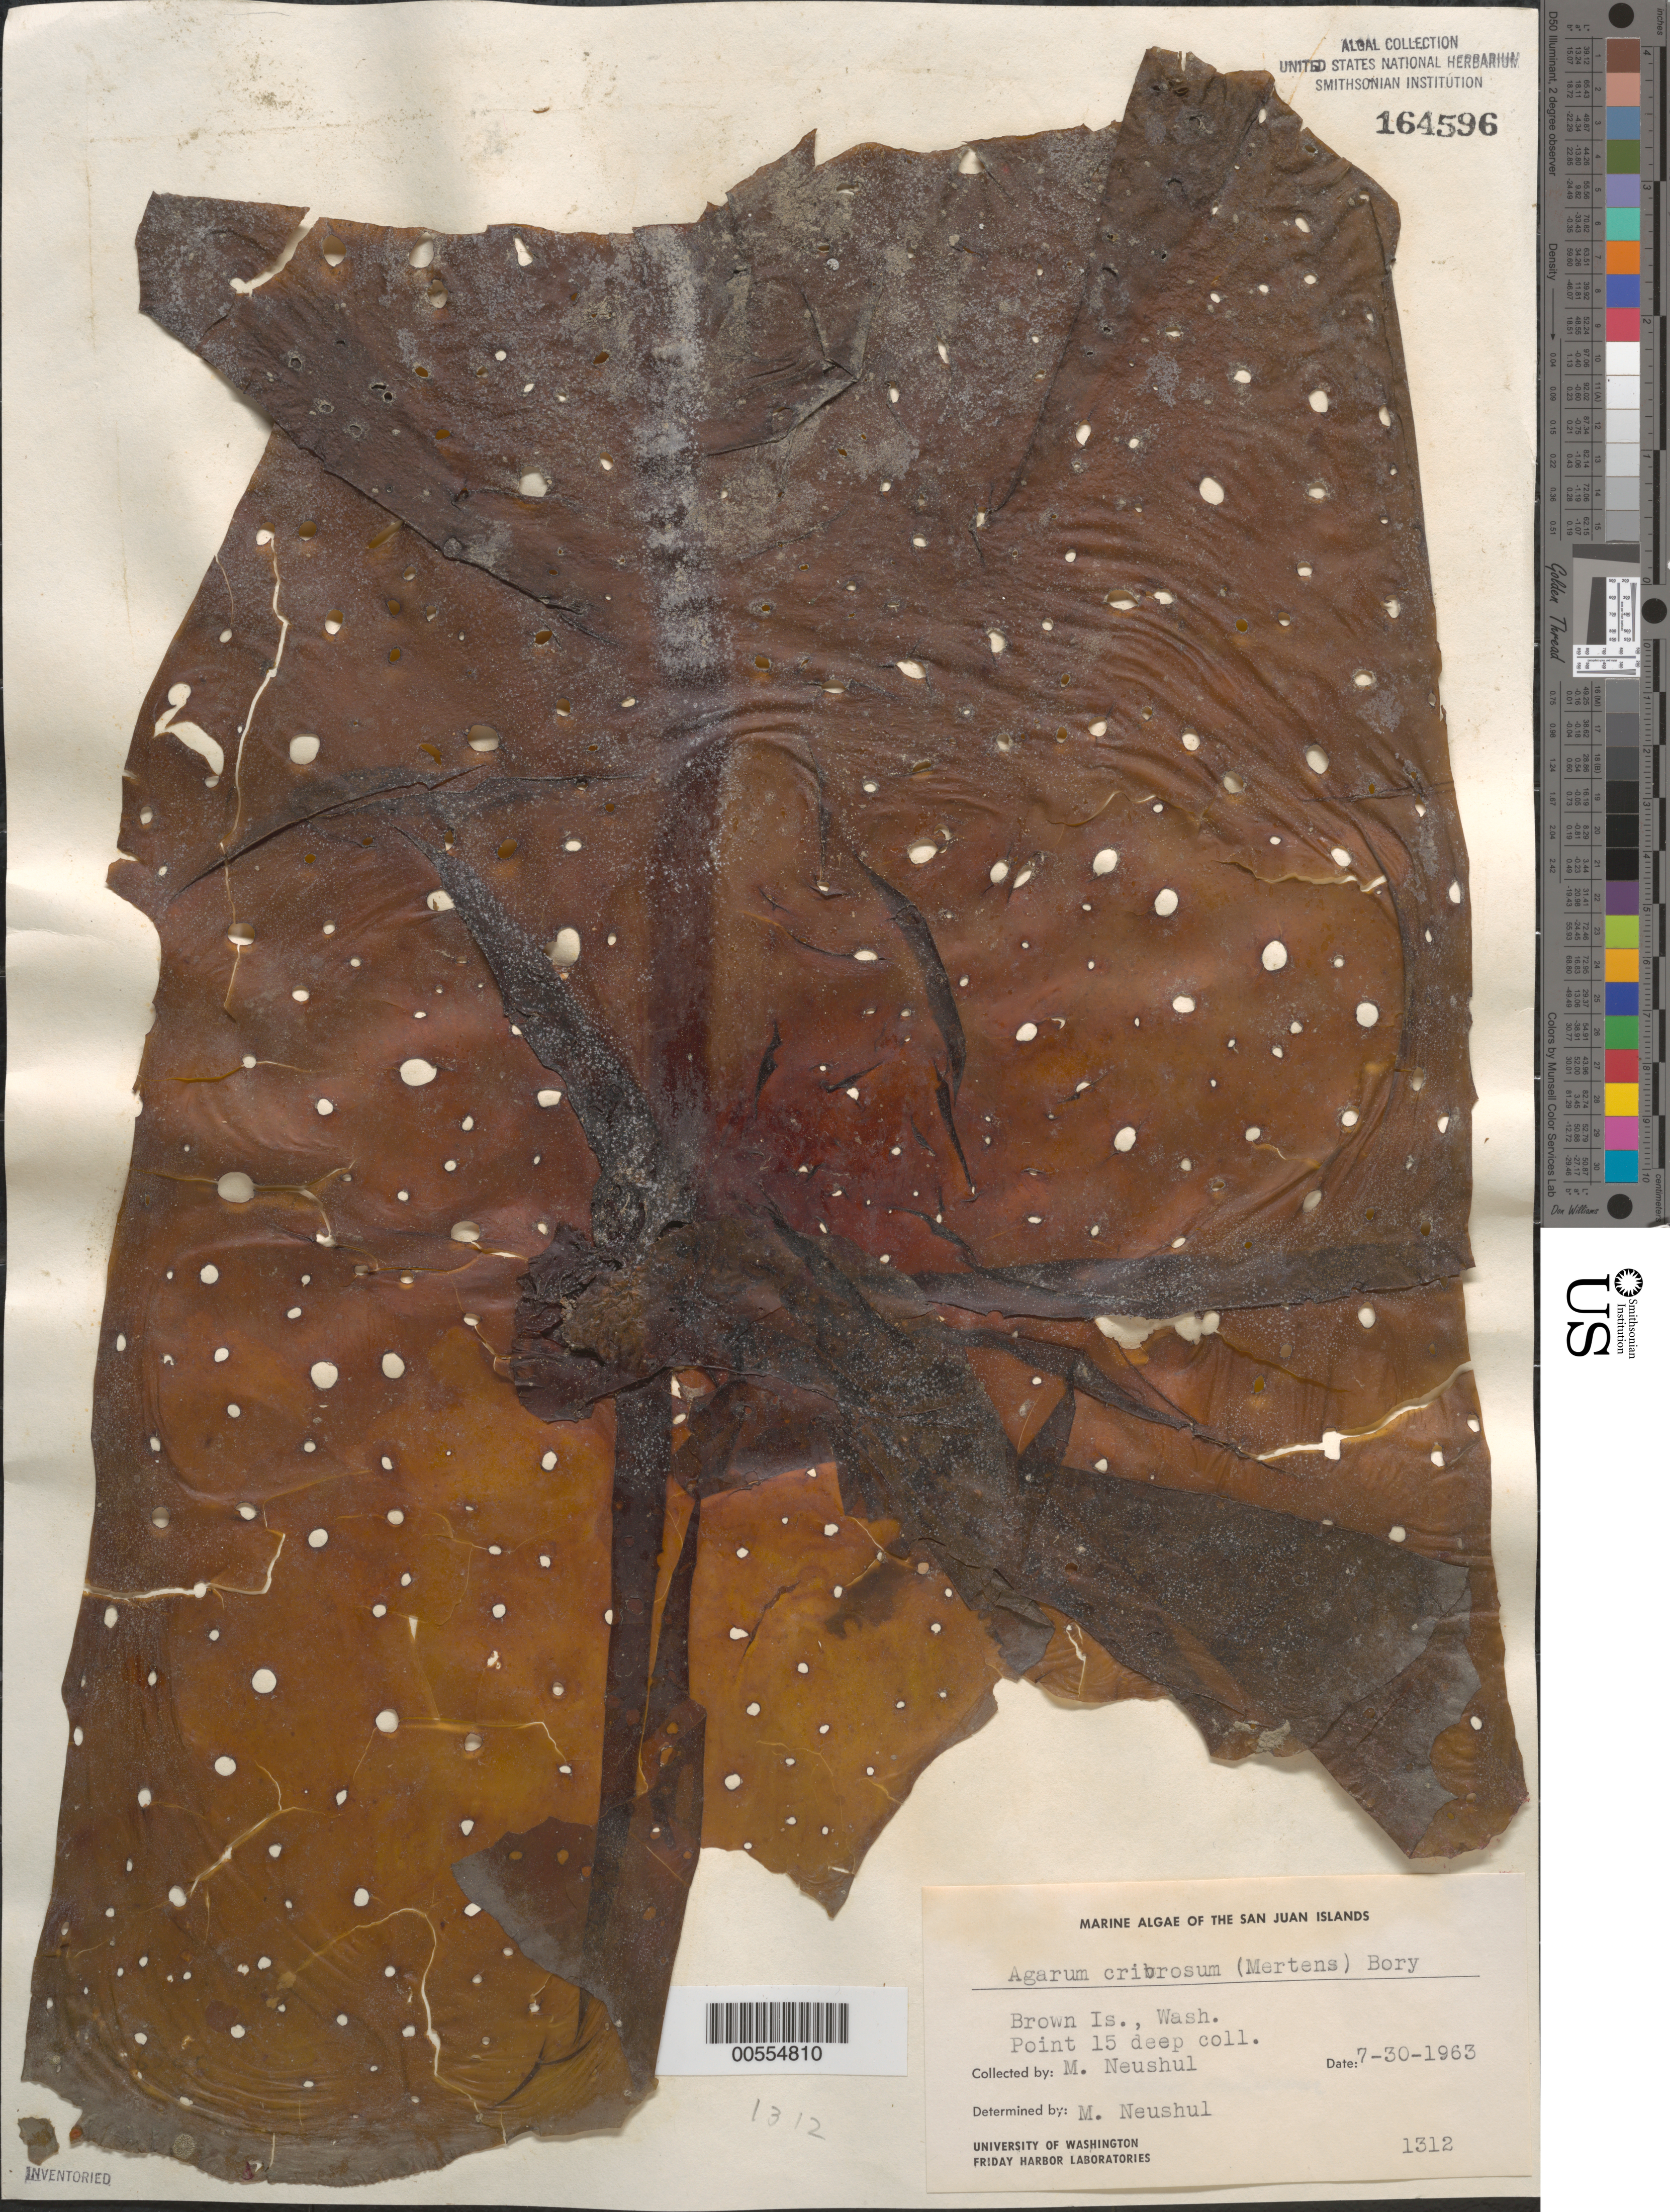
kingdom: Chromista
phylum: Ochrophyta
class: Phaeophyceae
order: Laminariales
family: Costariaceae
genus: Agarum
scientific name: Agarum clathratum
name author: Dumortier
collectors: M. Neushul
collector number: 1312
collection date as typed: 30 Jul 1963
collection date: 1963-07-30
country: United States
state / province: Washington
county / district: San Juan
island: San Juan Island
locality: Brown Island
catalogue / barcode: US 164596